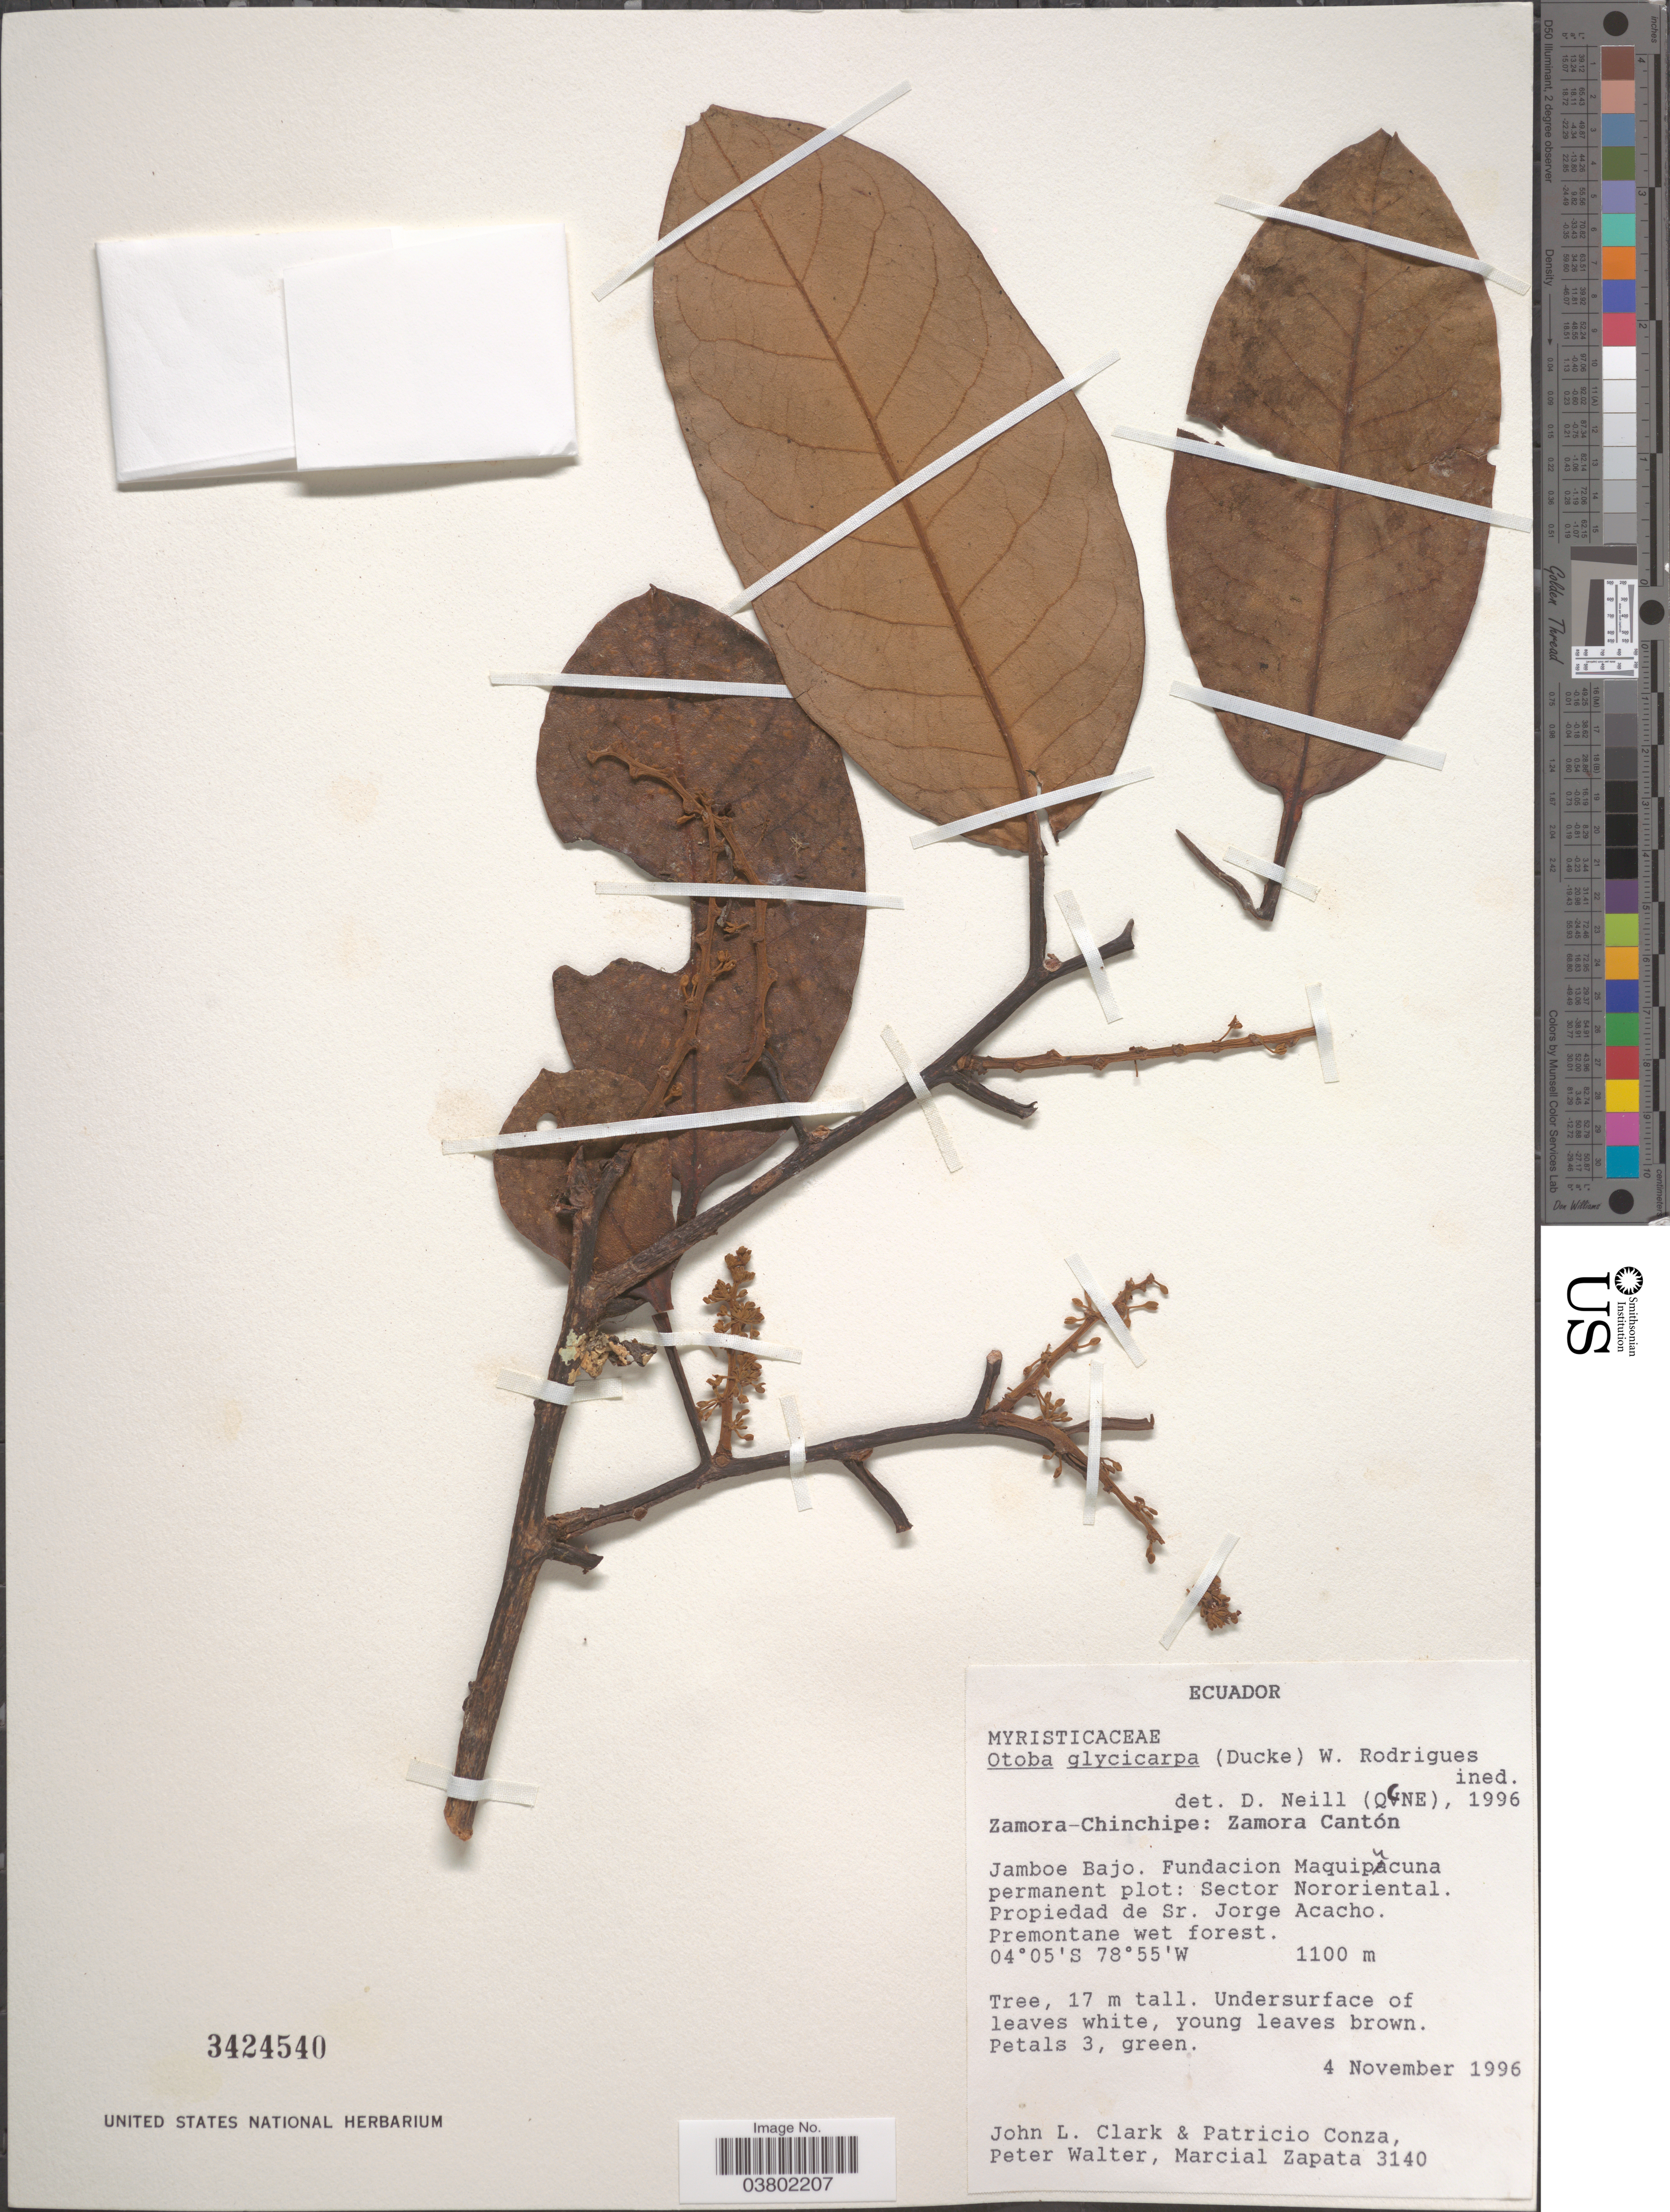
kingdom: Plantae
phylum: Tracheophyta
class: Magnoliopsida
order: Magnoliales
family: Myristicaceae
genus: Otoba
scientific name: Otoba glycycarpa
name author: (Ducke) W.A. Rodrigues & T.S. Jaram.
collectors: J. L. Clark, P. Conza, P. Walter & M. Zapata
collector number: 3140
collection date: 1996-11-04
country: Ecuador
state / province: Zamora-Chinchipe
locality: Zamora Cantón. Jamboe Bajo. Fundacion Maquipucuna permanent plot: Sector Nororiental. Propiedad de Sr. Jorge Acacho.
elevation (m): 1100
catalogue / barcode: US 3424540